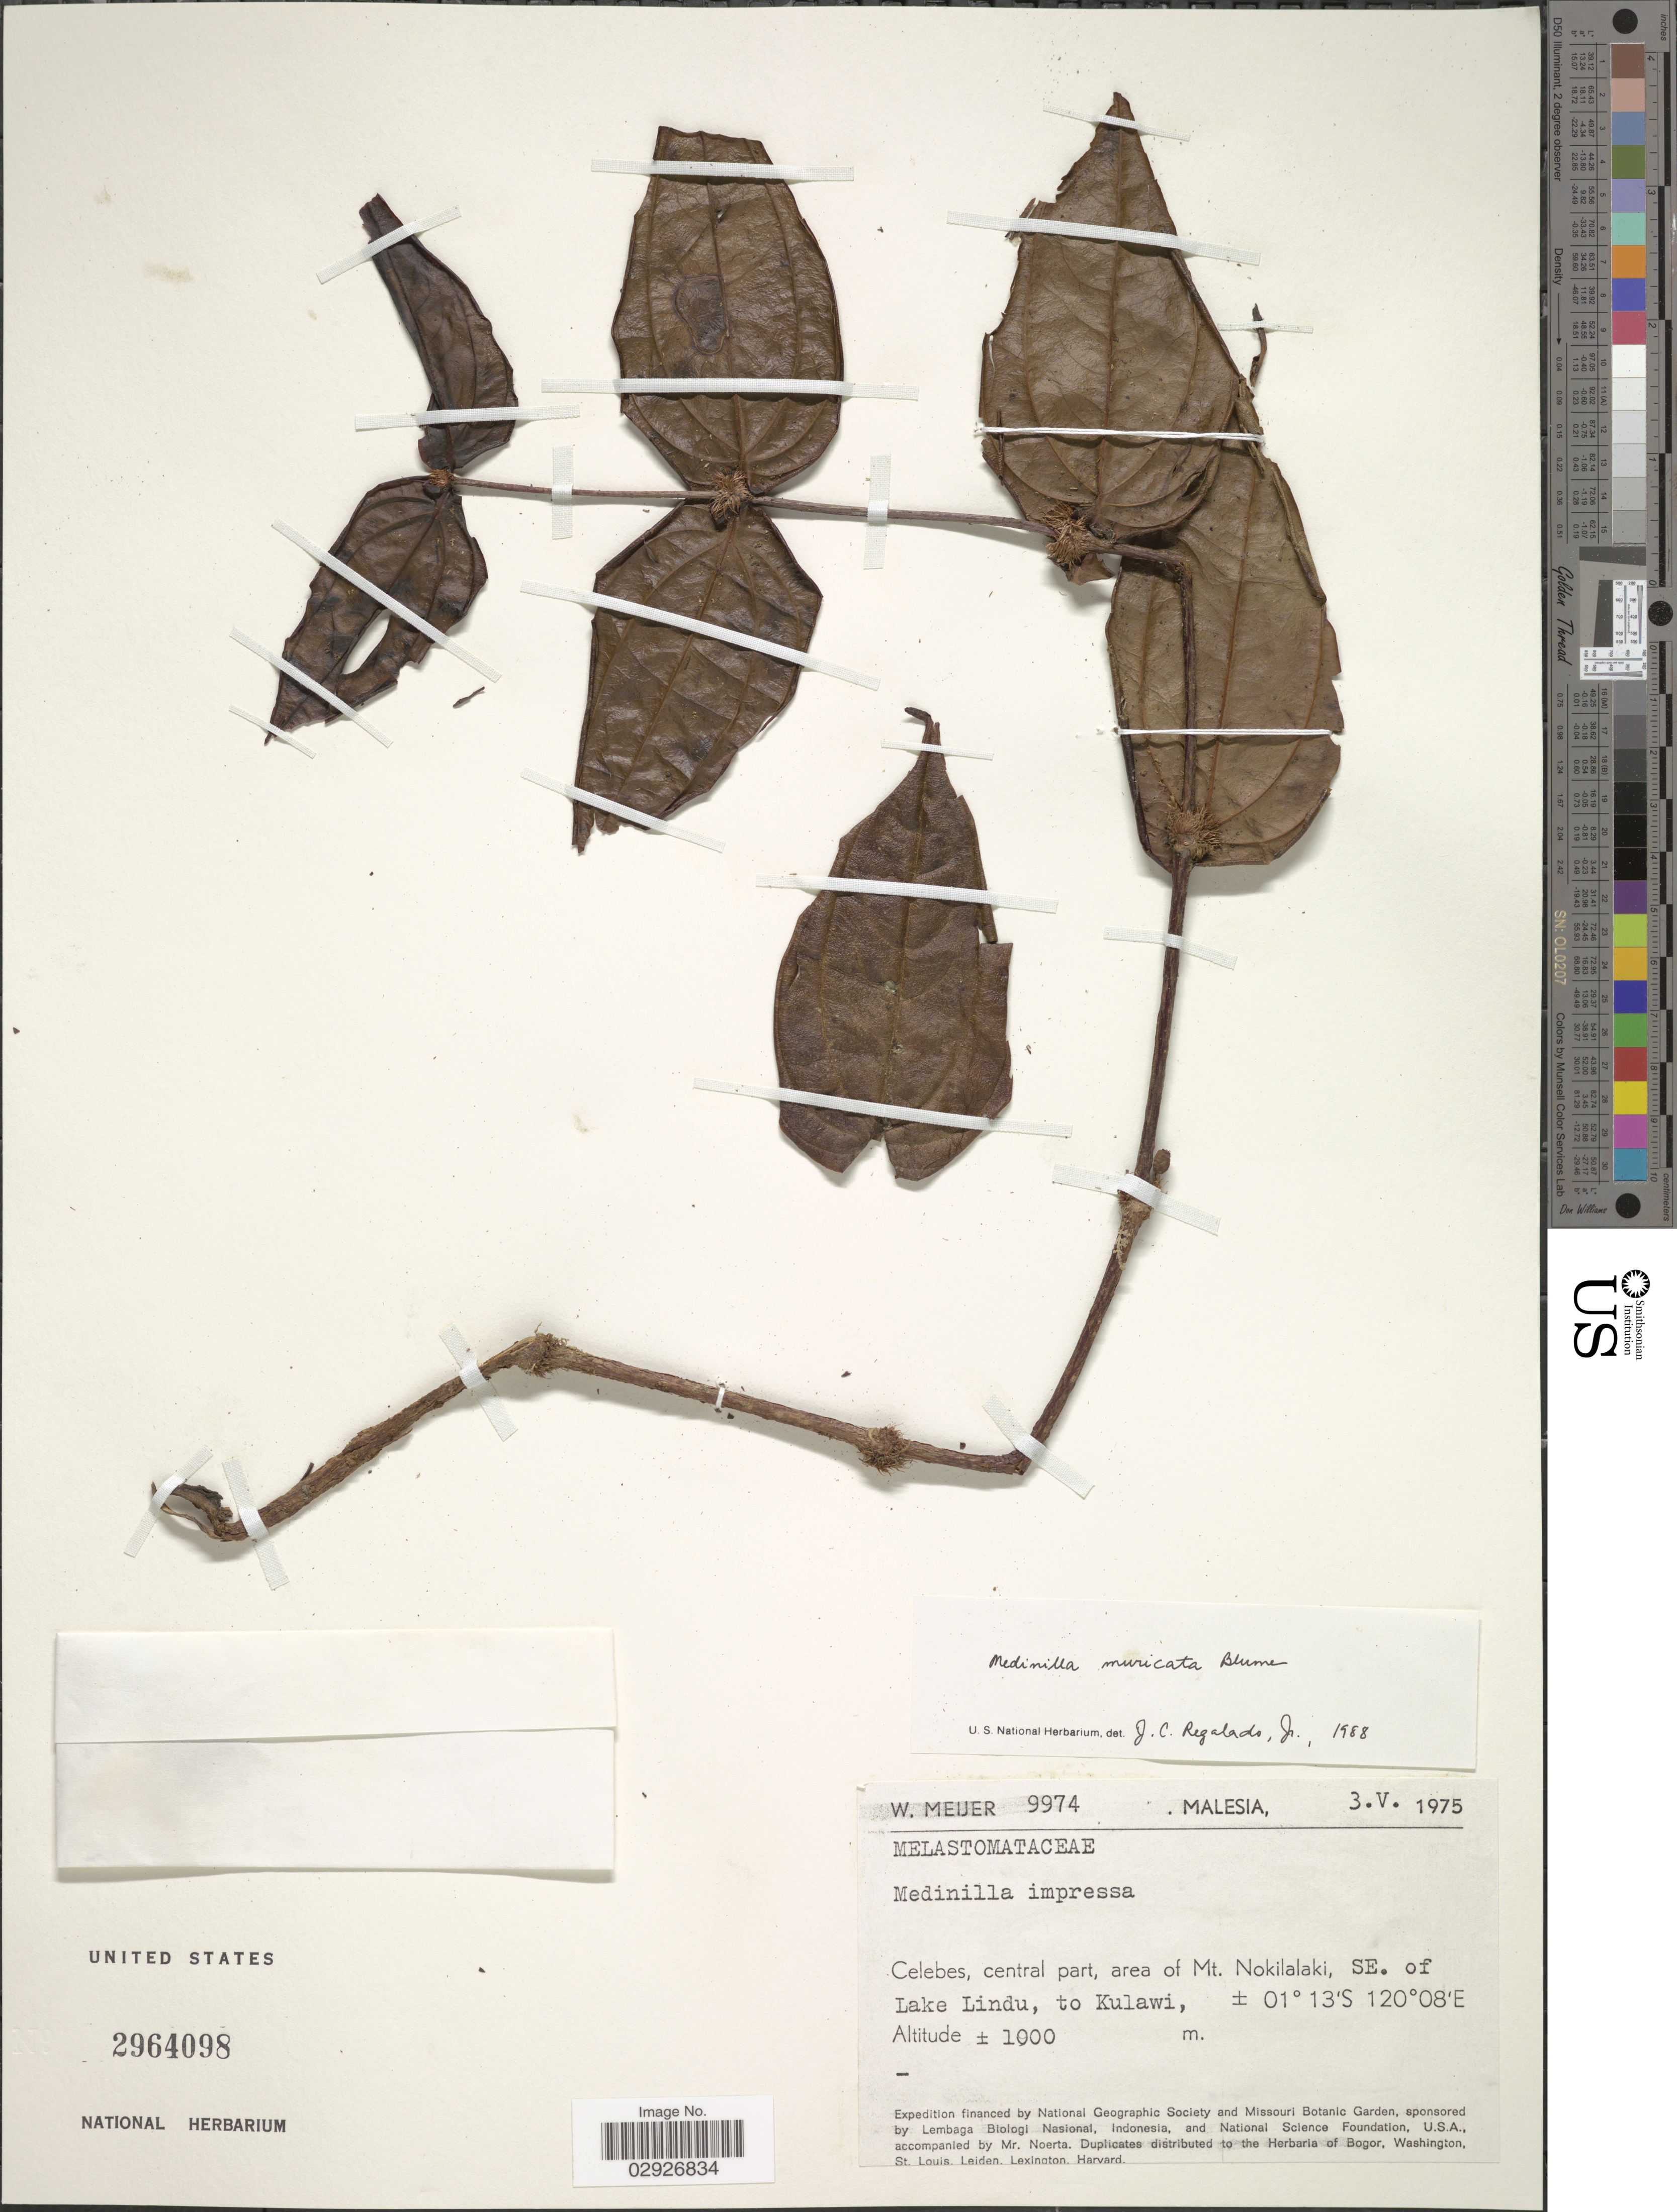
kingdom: Plantae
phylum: Tracheophyta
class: Magnoliopsida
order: Myrtales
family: Melastomataceae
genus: Medinilla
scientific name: Medinilla muricata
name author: Blume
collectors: W. Meijer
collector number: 9974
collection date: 1975-05-03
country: Malaysia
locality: Celebes, central part, area of Mt. Nokilalaki, SE. of Lake Lindu, to Kulawi.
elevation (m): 1000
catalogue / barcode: US 2964098